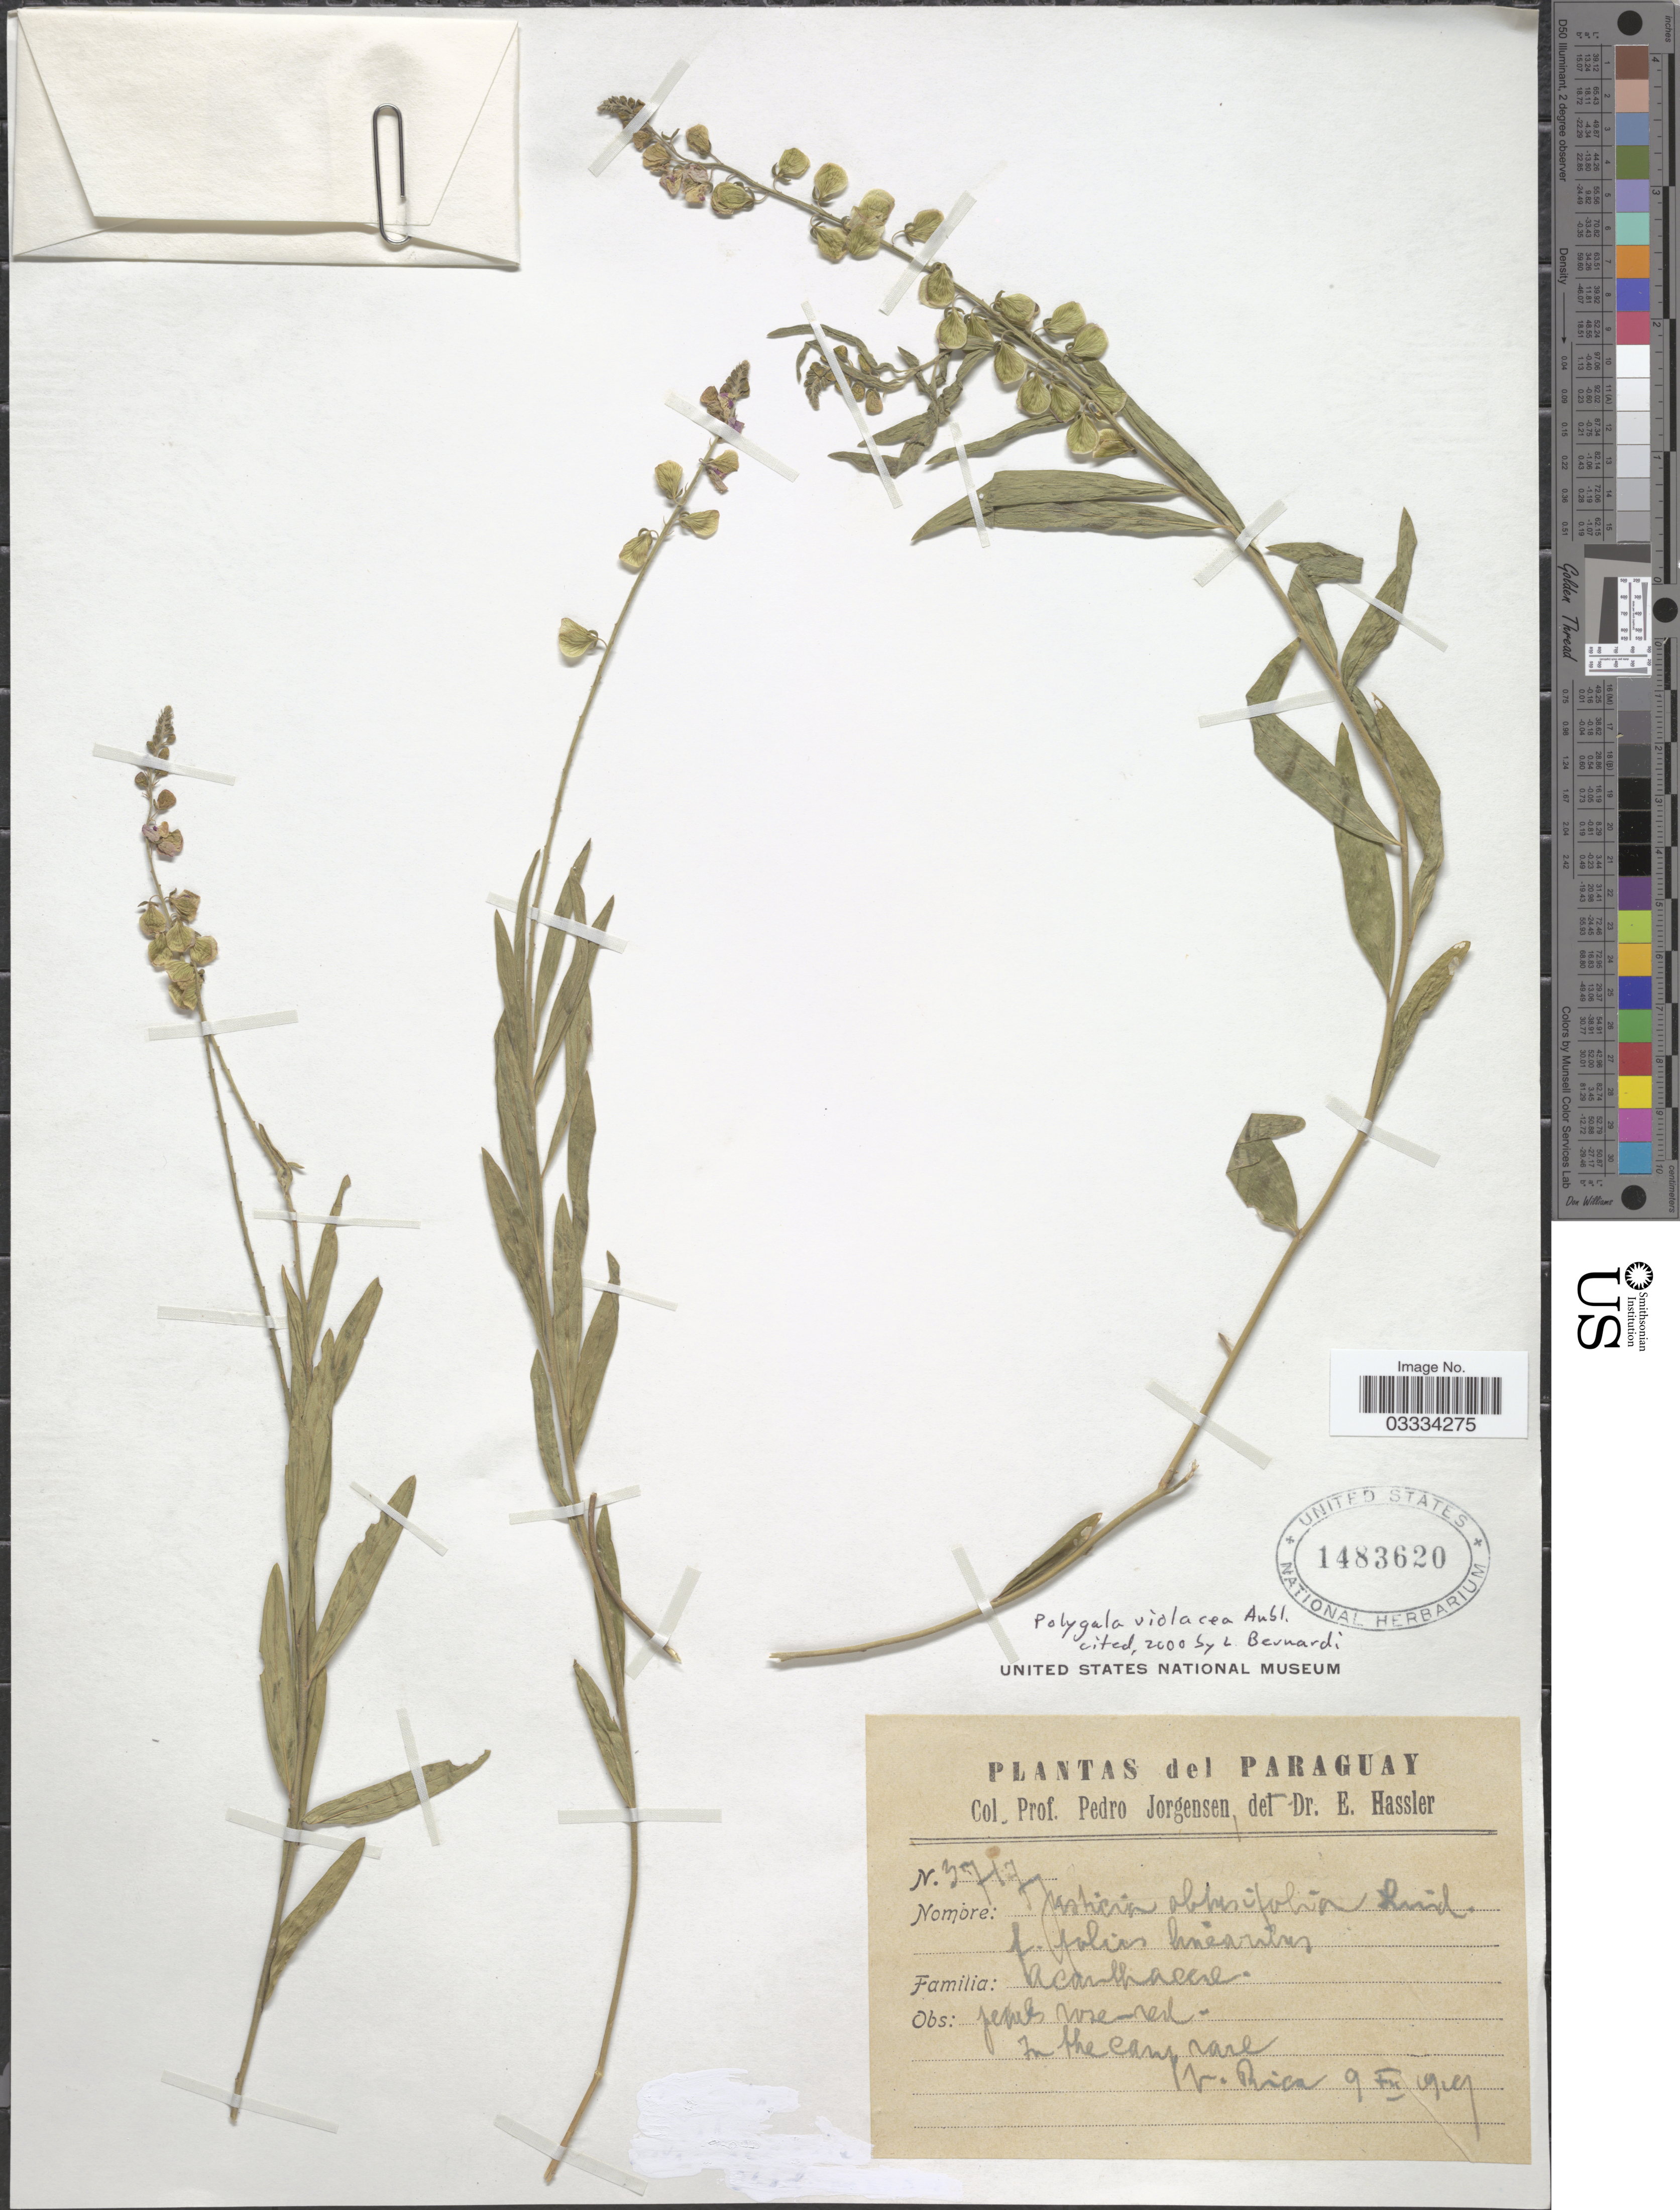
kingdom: Plantae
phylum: Tracheophyta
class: Magnoliopsida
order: Fabales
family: Polygalaceae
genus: Asemeia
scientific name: Asemeia violacea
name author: (Aubl.) J.F.B. Pastore & J.R. Abbott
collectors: P. Jörgensen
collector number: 3717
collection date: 1929-12-09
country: Paraguay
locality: In the camp rare. V. Rica.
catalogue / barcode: US 1483620